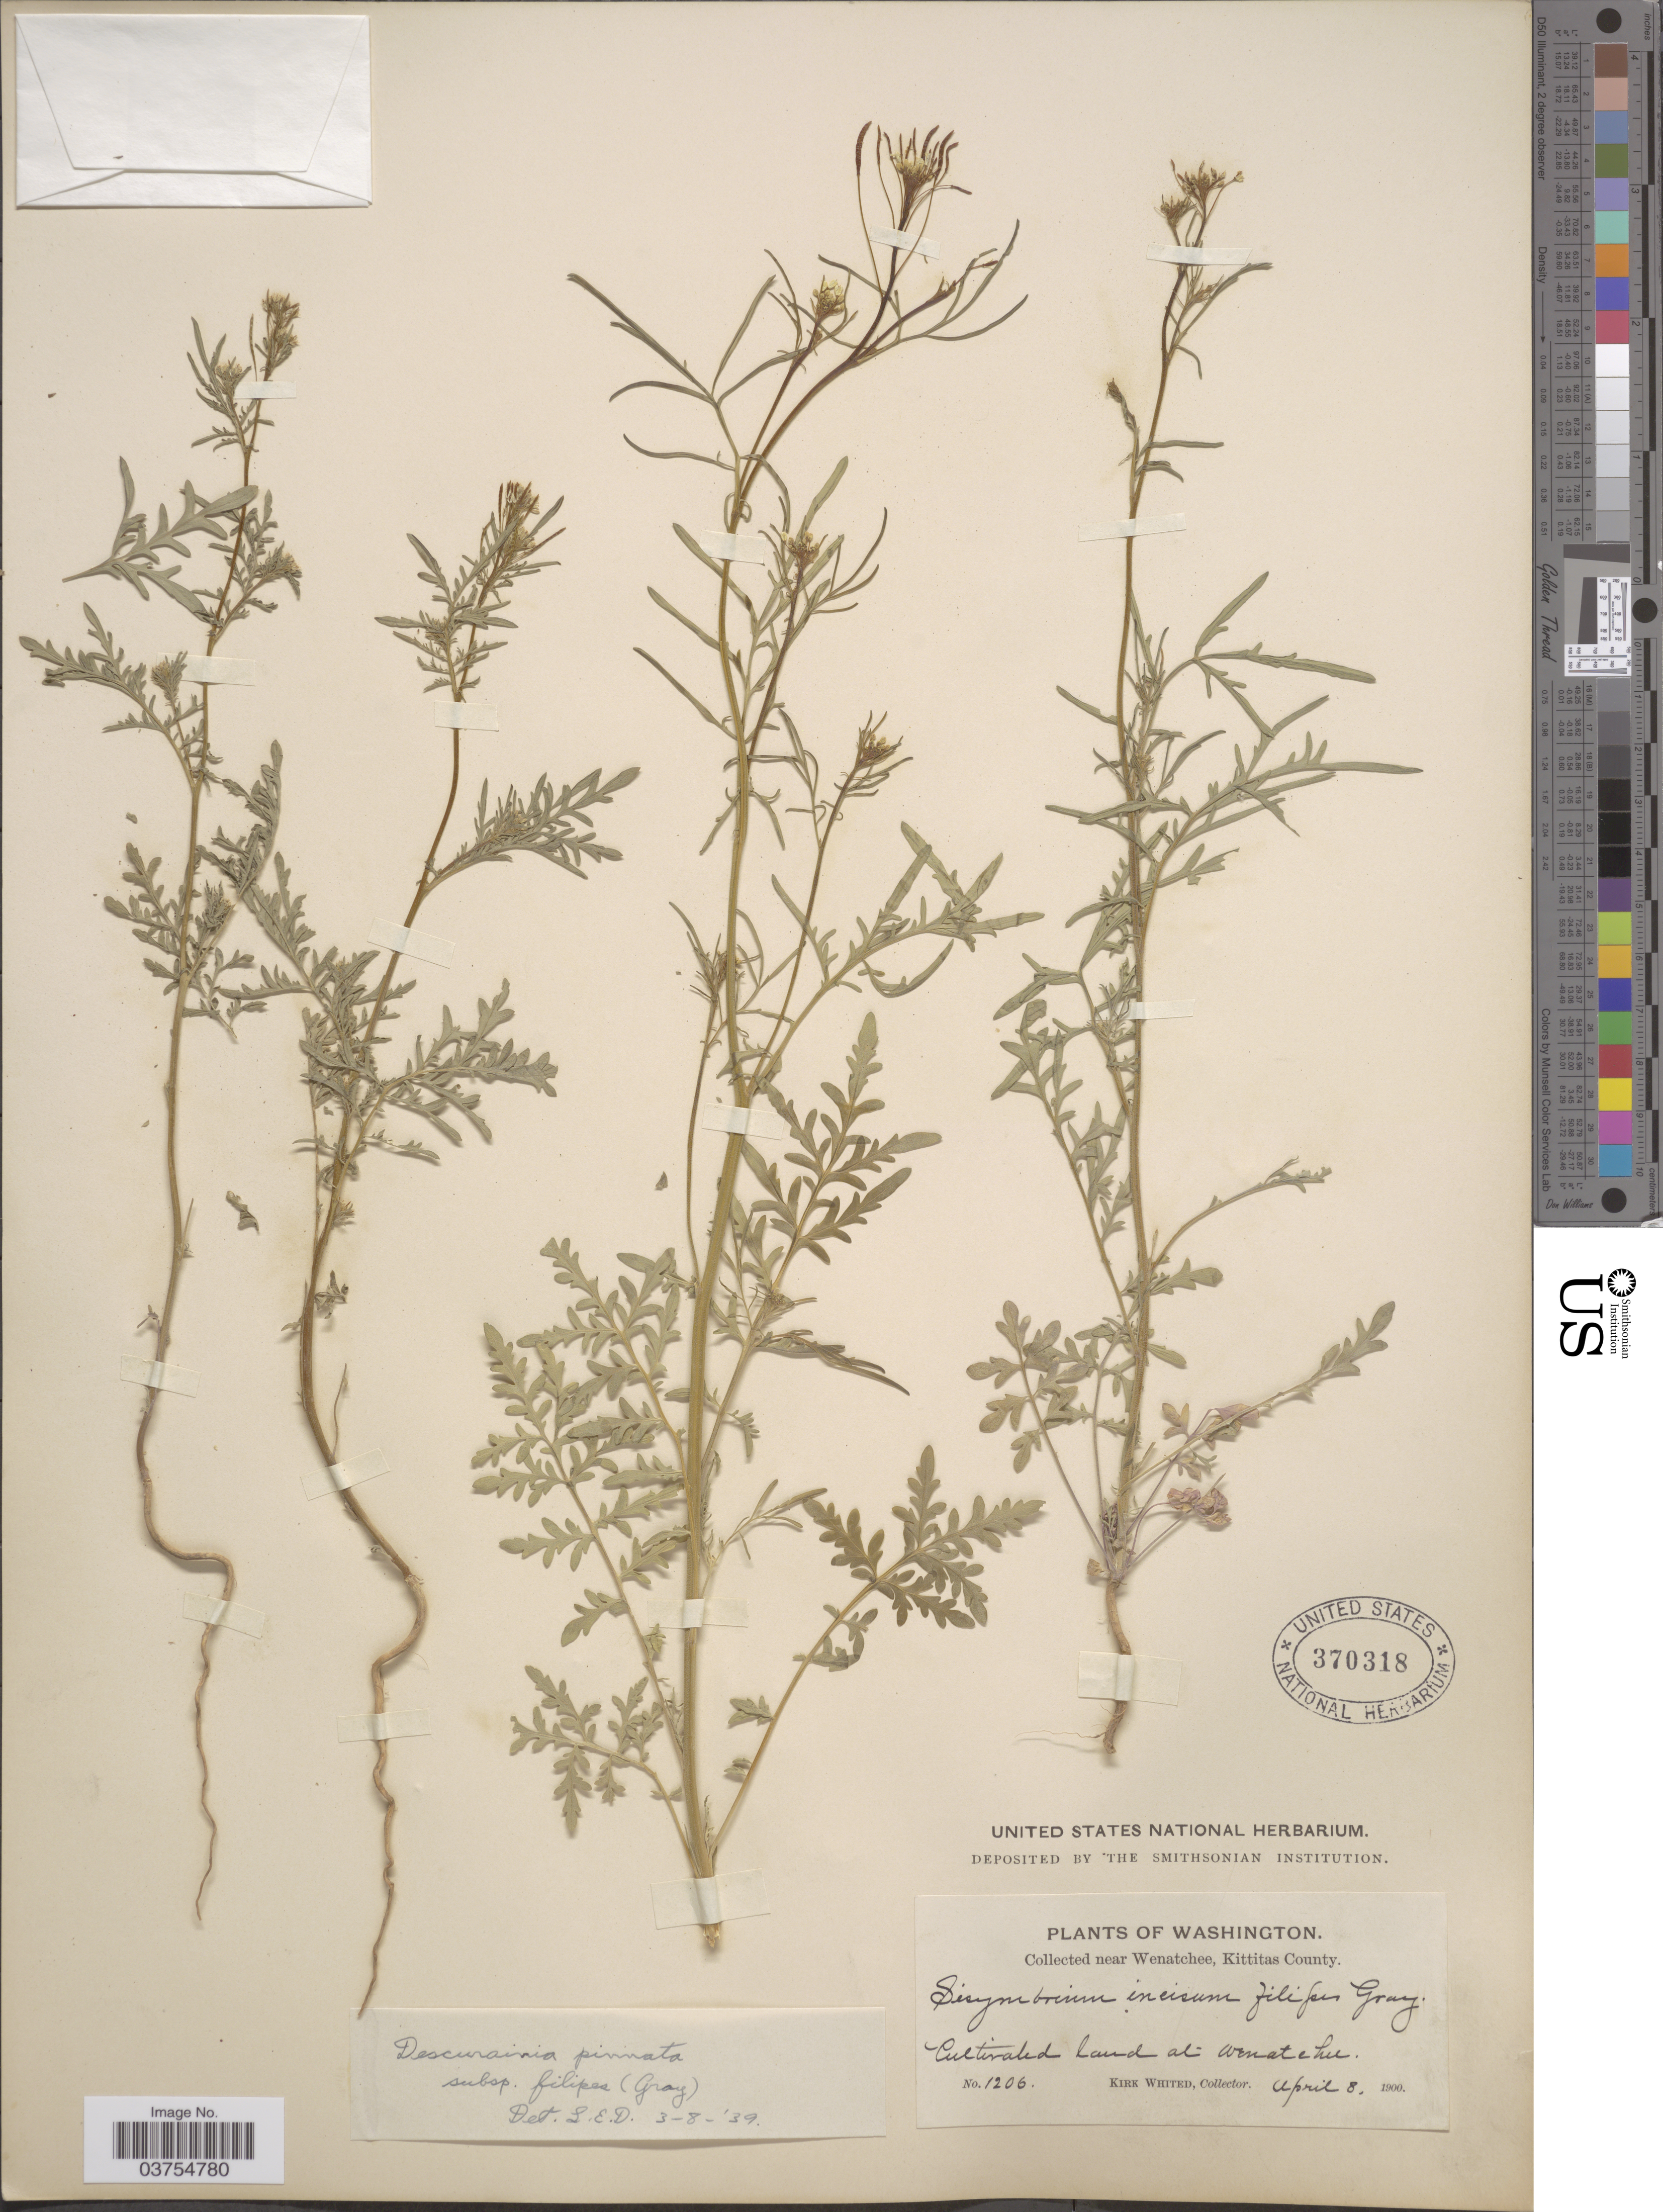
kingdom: Plantae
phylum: Tracheophyta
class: Magnoliopsida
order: Brassicales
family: Brassicaceae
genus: Descurainia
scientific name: Descurainia pinnata subsp. filipes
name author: (A. Gray) Detling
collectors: K. Whited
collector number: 1206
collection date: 1900-04-08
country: United States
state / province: Washington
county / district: Kittitas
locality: Wenatchee, Kittitas County. Wenatchee.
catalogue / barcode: US 370318